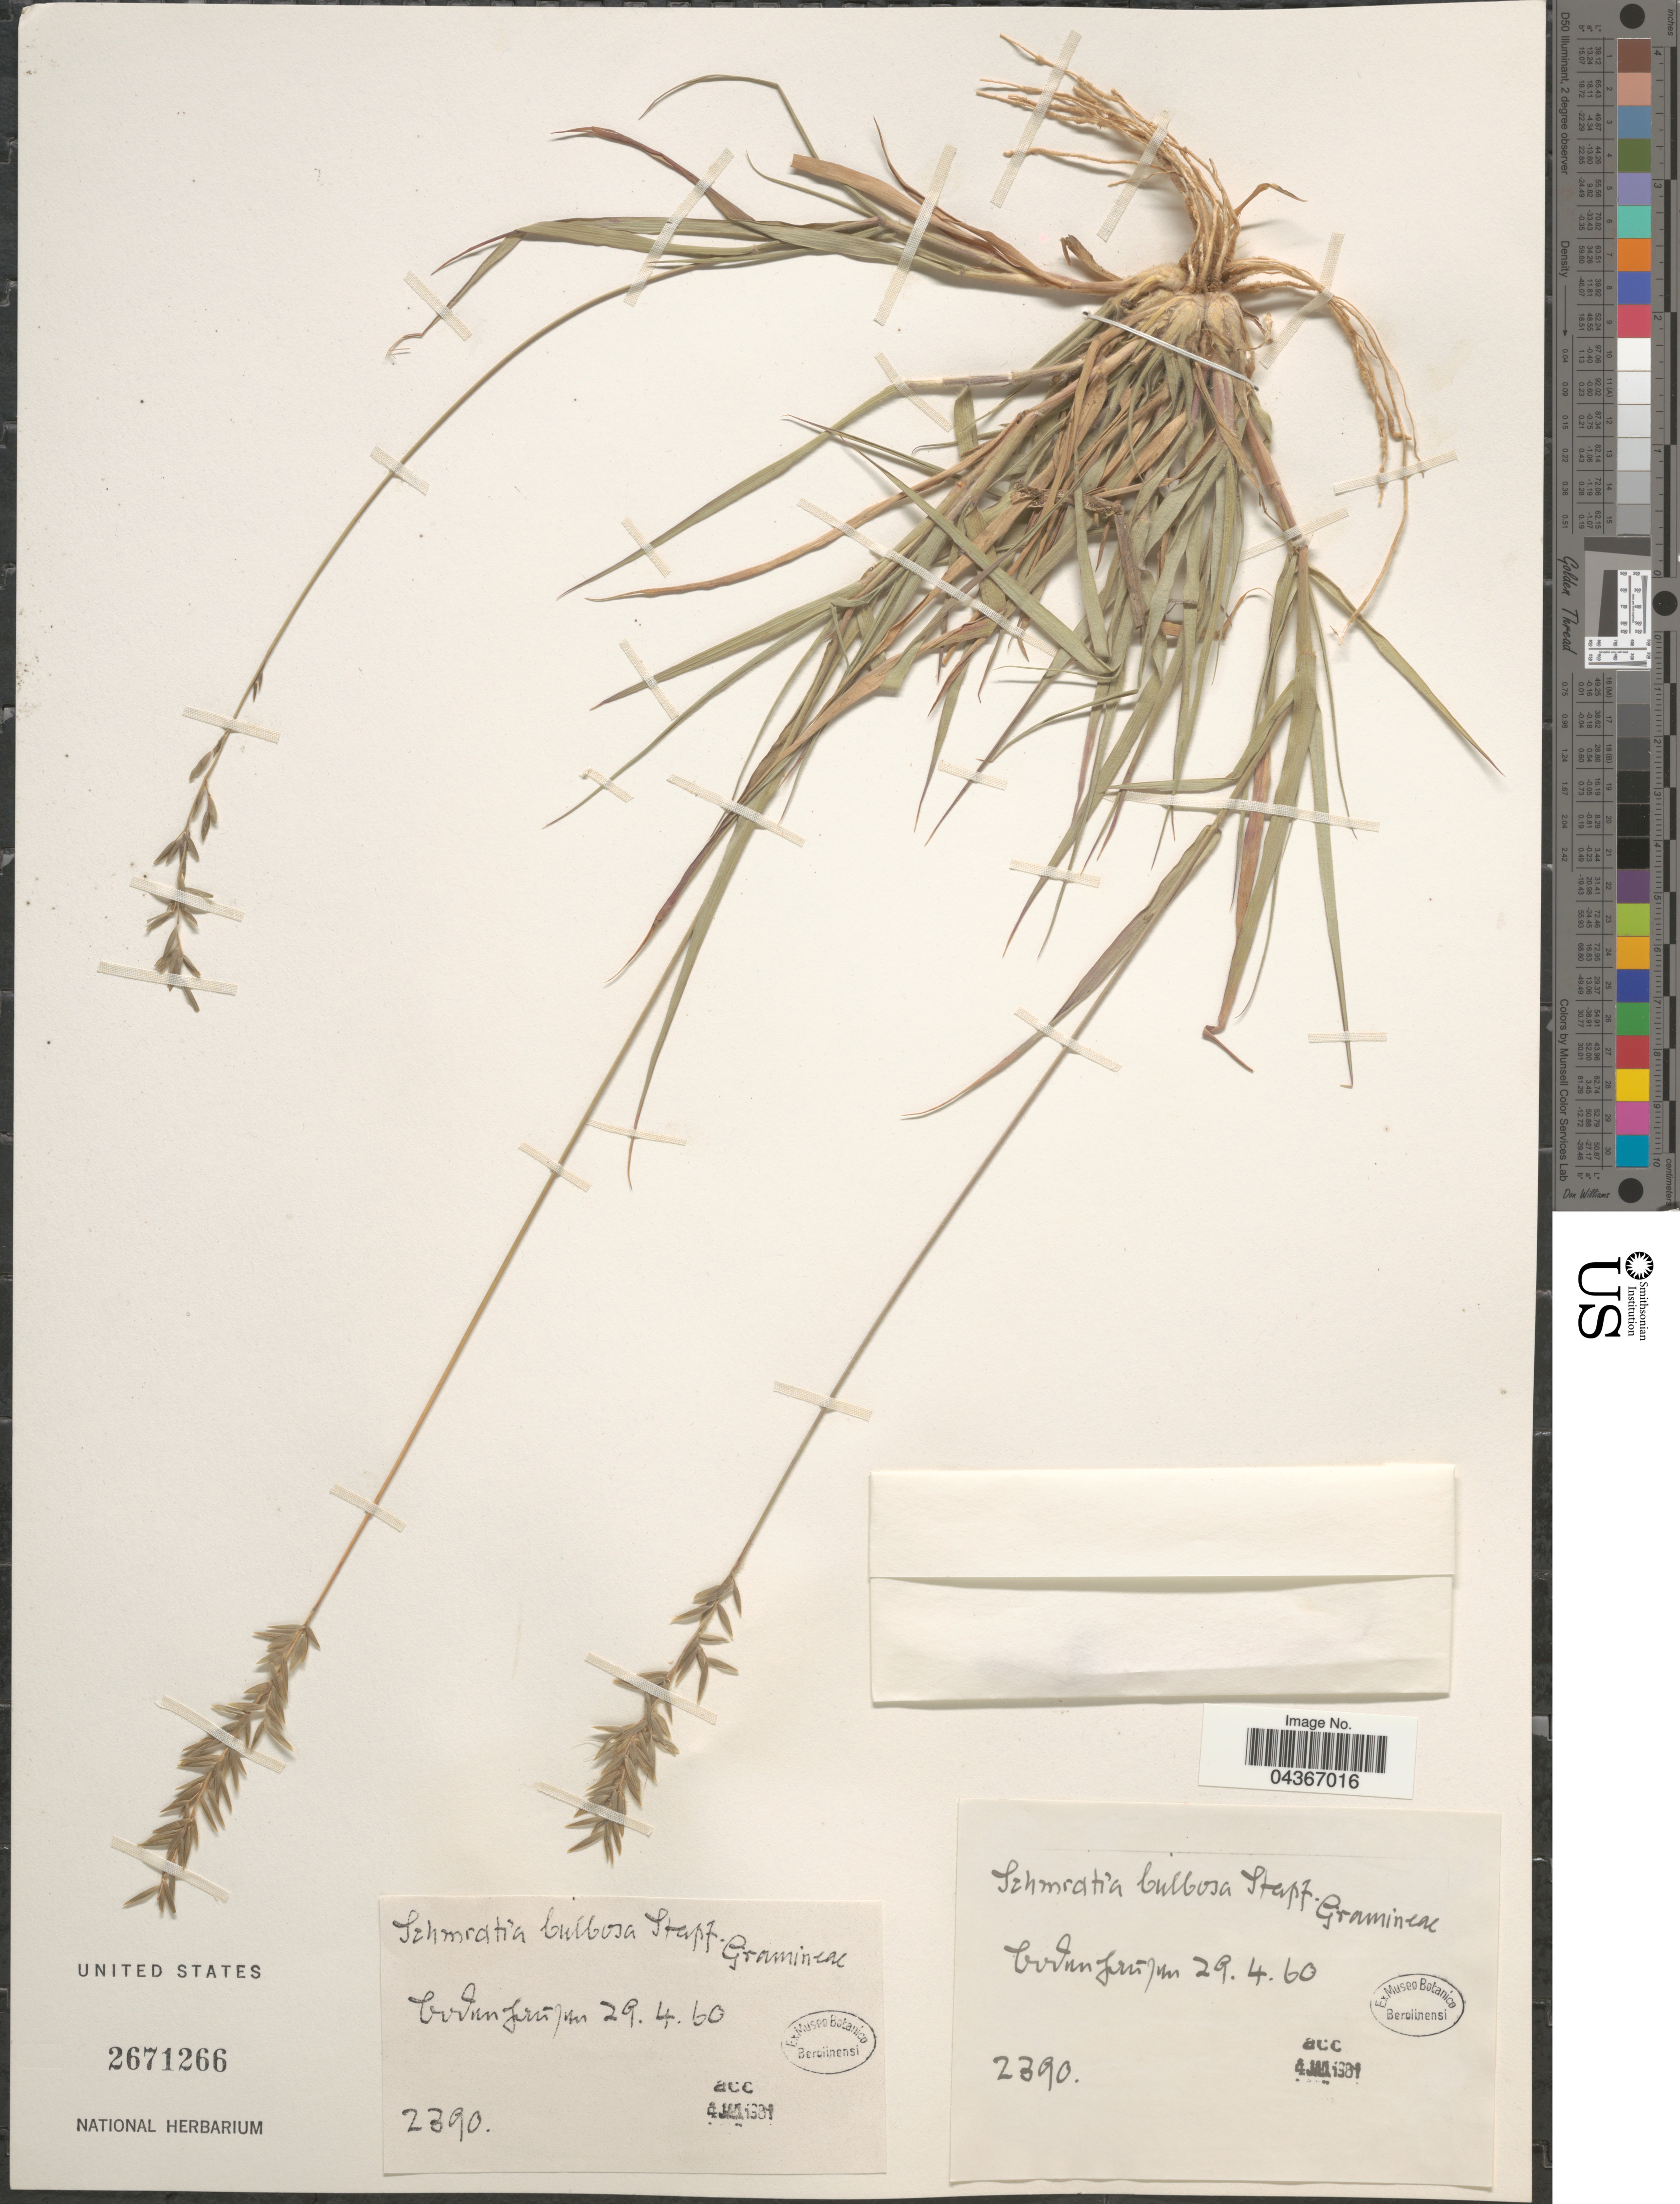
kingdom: Plantae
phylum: Tracheophyta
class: Liliopsida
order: Poales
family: Poaceae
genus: Schmidtia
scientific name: Schmidtia pappophoroides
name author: Steud. ex J.A. Schmidt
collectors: ex Museo Botanico Berolinensi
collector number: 2390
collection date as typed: Transcribed d/m/y: 29/4/60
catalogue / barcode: US 2671266